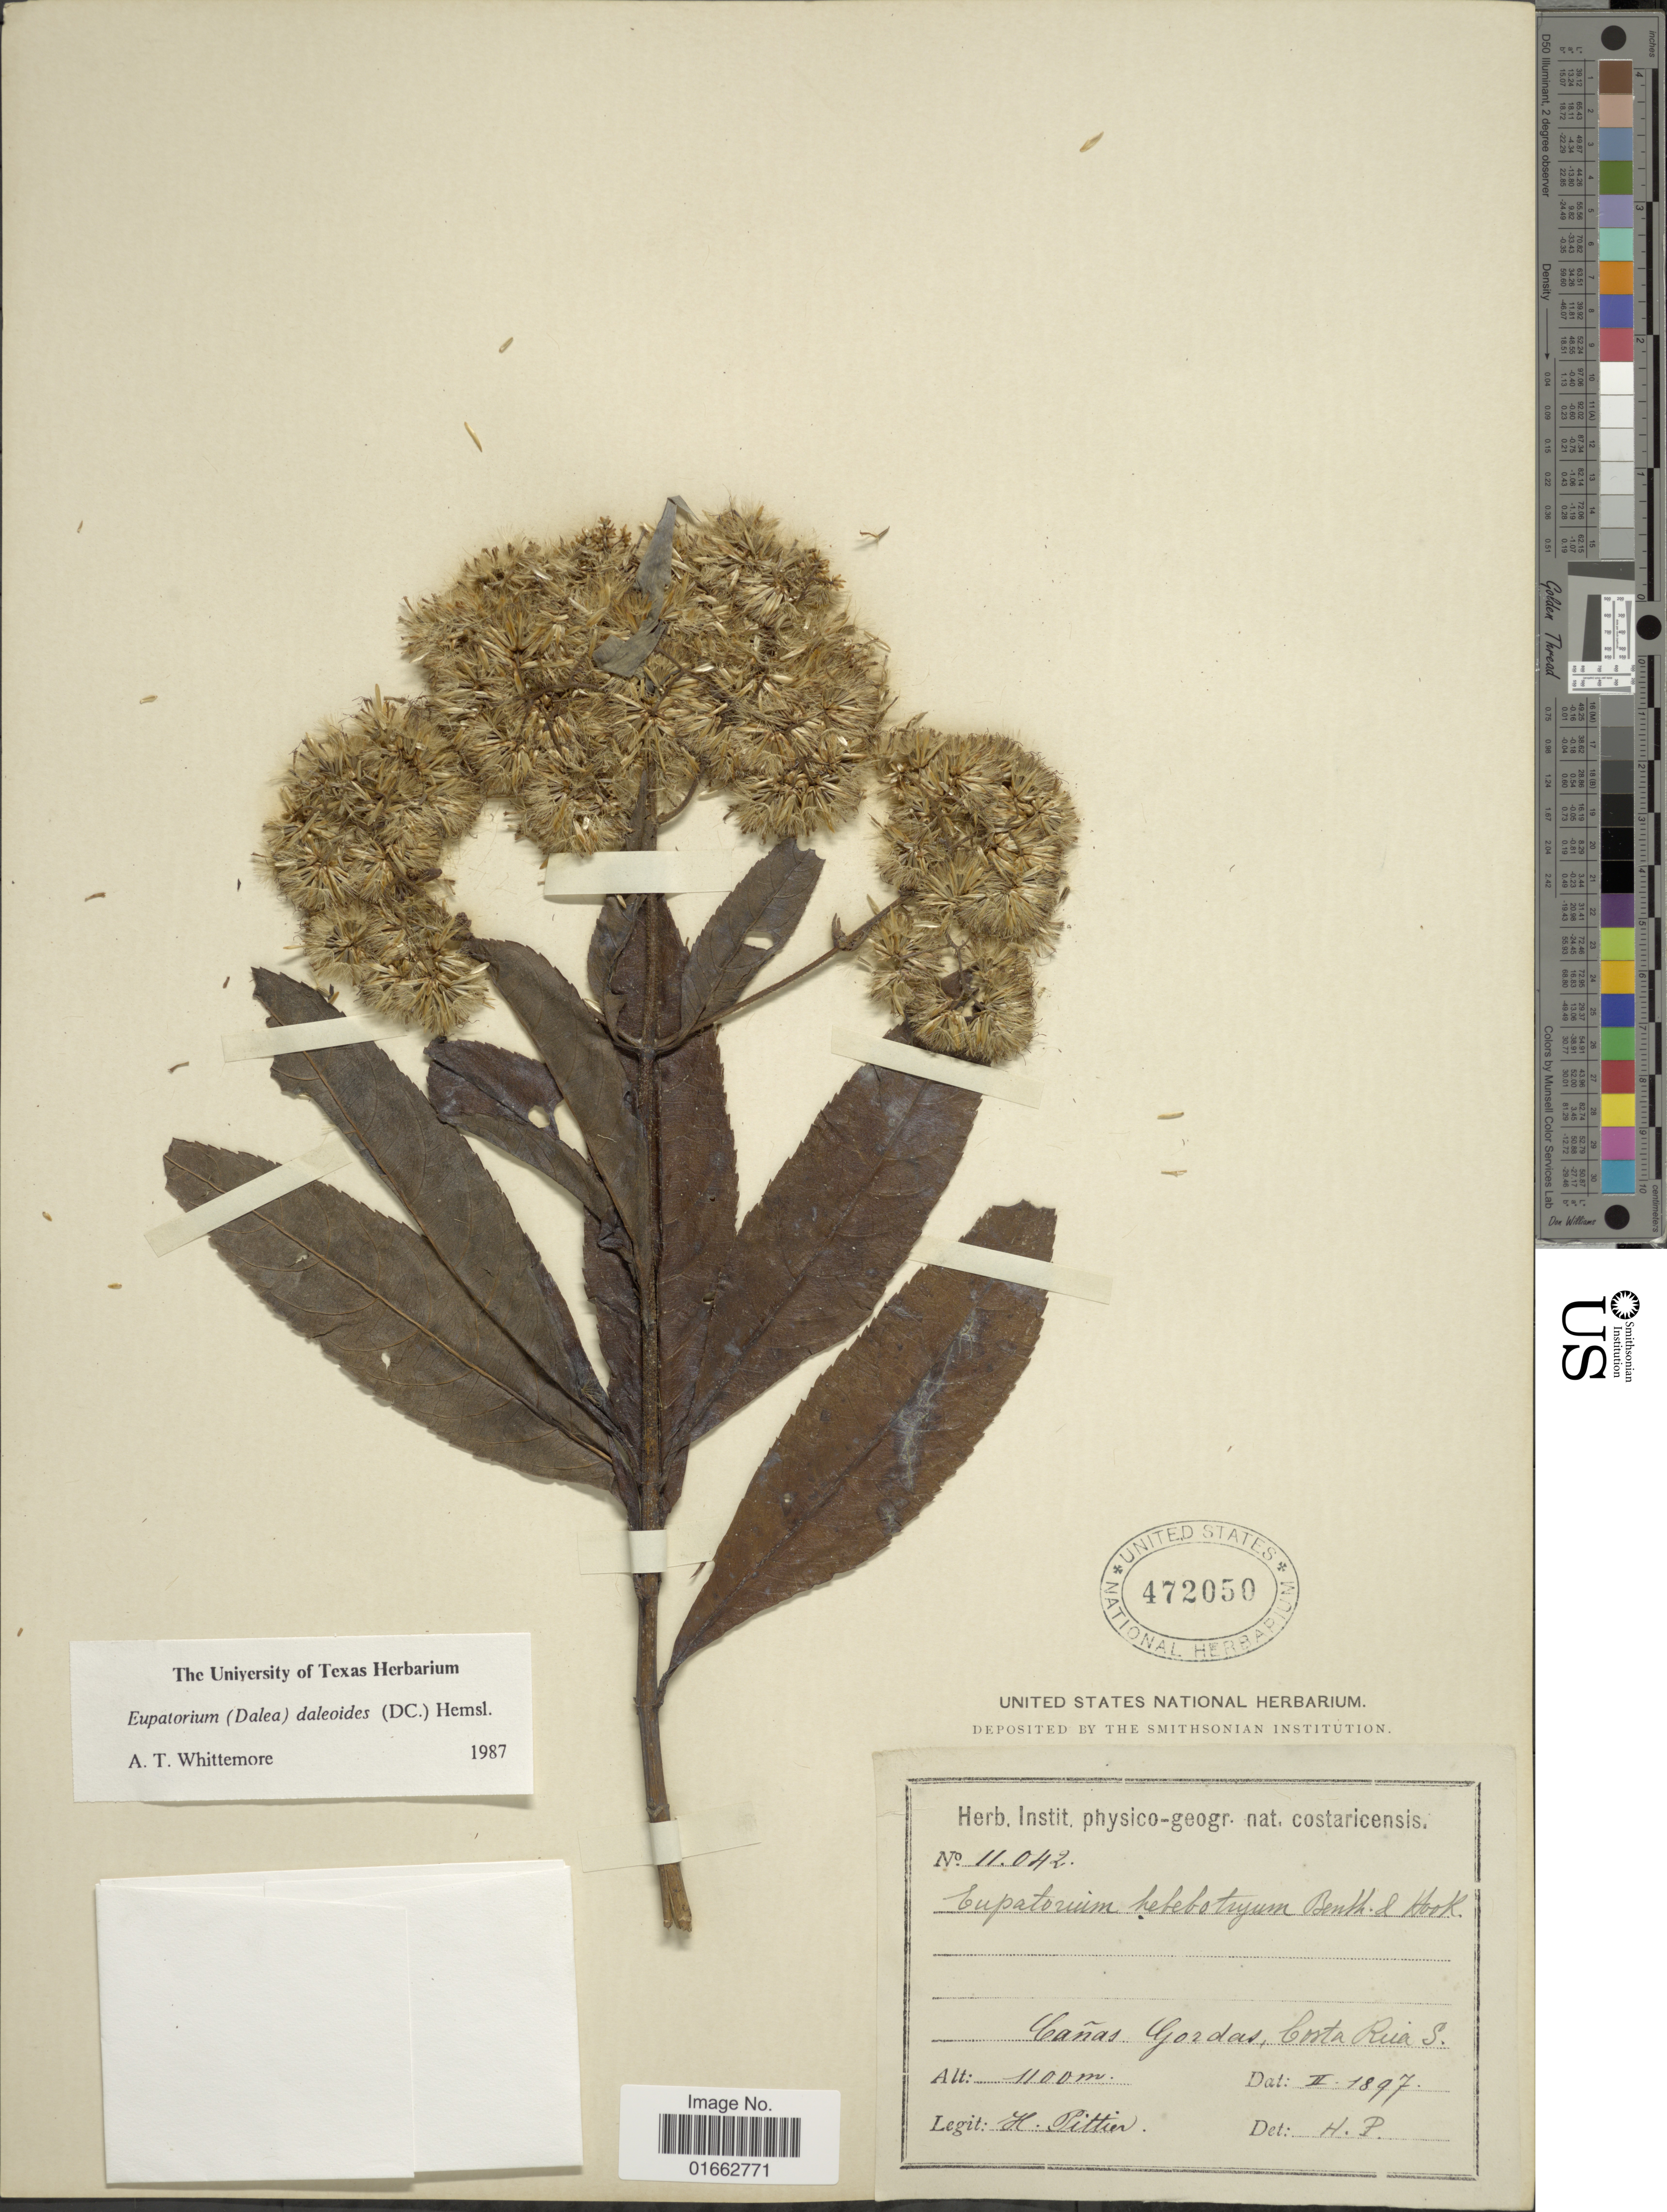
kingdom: Plantae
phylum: Tracheophyta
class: Magnoliopsida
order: Asterales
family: Asteraceae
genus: Critonia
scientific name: Critonia daleoides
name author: DC.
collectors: H. F. Pittier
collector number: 11042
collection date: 1897-02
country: Costa Rica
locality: Cañas Gordas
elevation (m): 1100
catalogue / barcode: US 472050